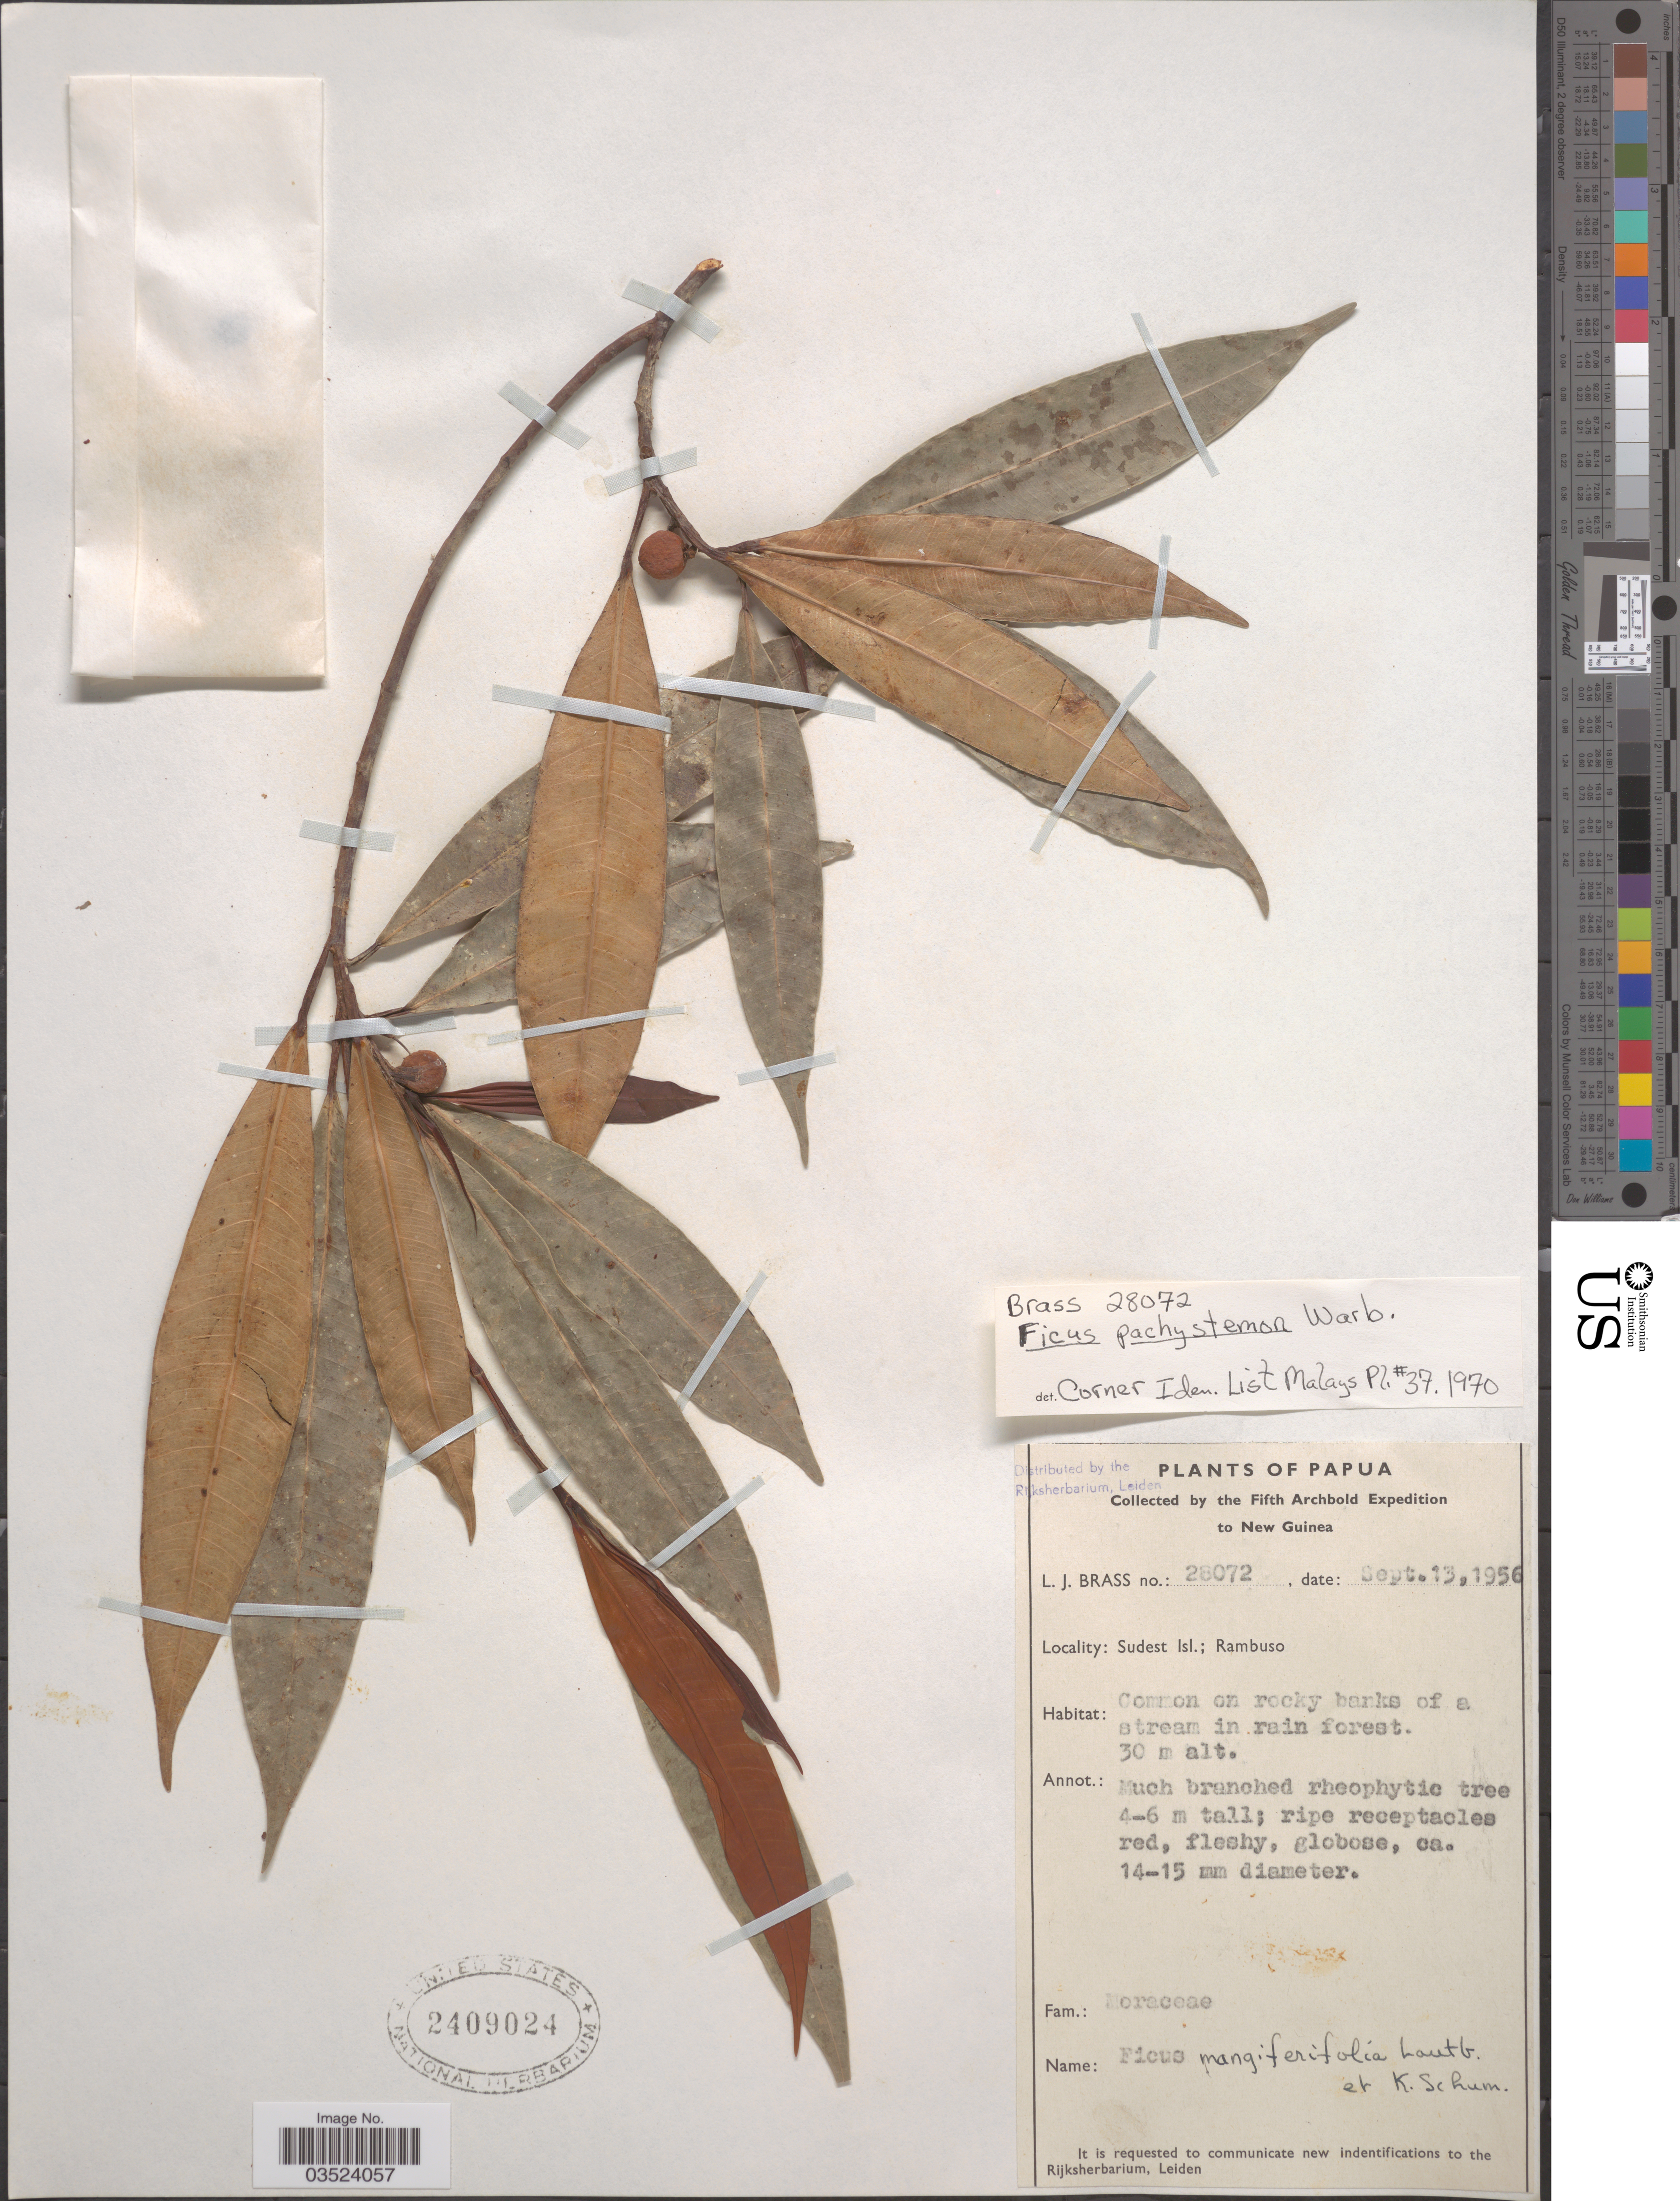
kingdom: Plantae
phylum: Tracheophyta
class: Magnoliopsida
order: Rosales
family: Moraceae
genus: Ficus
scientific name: Ficus pachystemon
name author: Warb.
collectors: L. J. Brass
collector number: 28072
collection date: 1956-09-13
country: Papua New Guinea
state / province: Milne Bay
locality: Papua. New Guinea. Sudest Isl.; Rambuso.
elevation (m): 30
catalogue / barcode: US 2409024